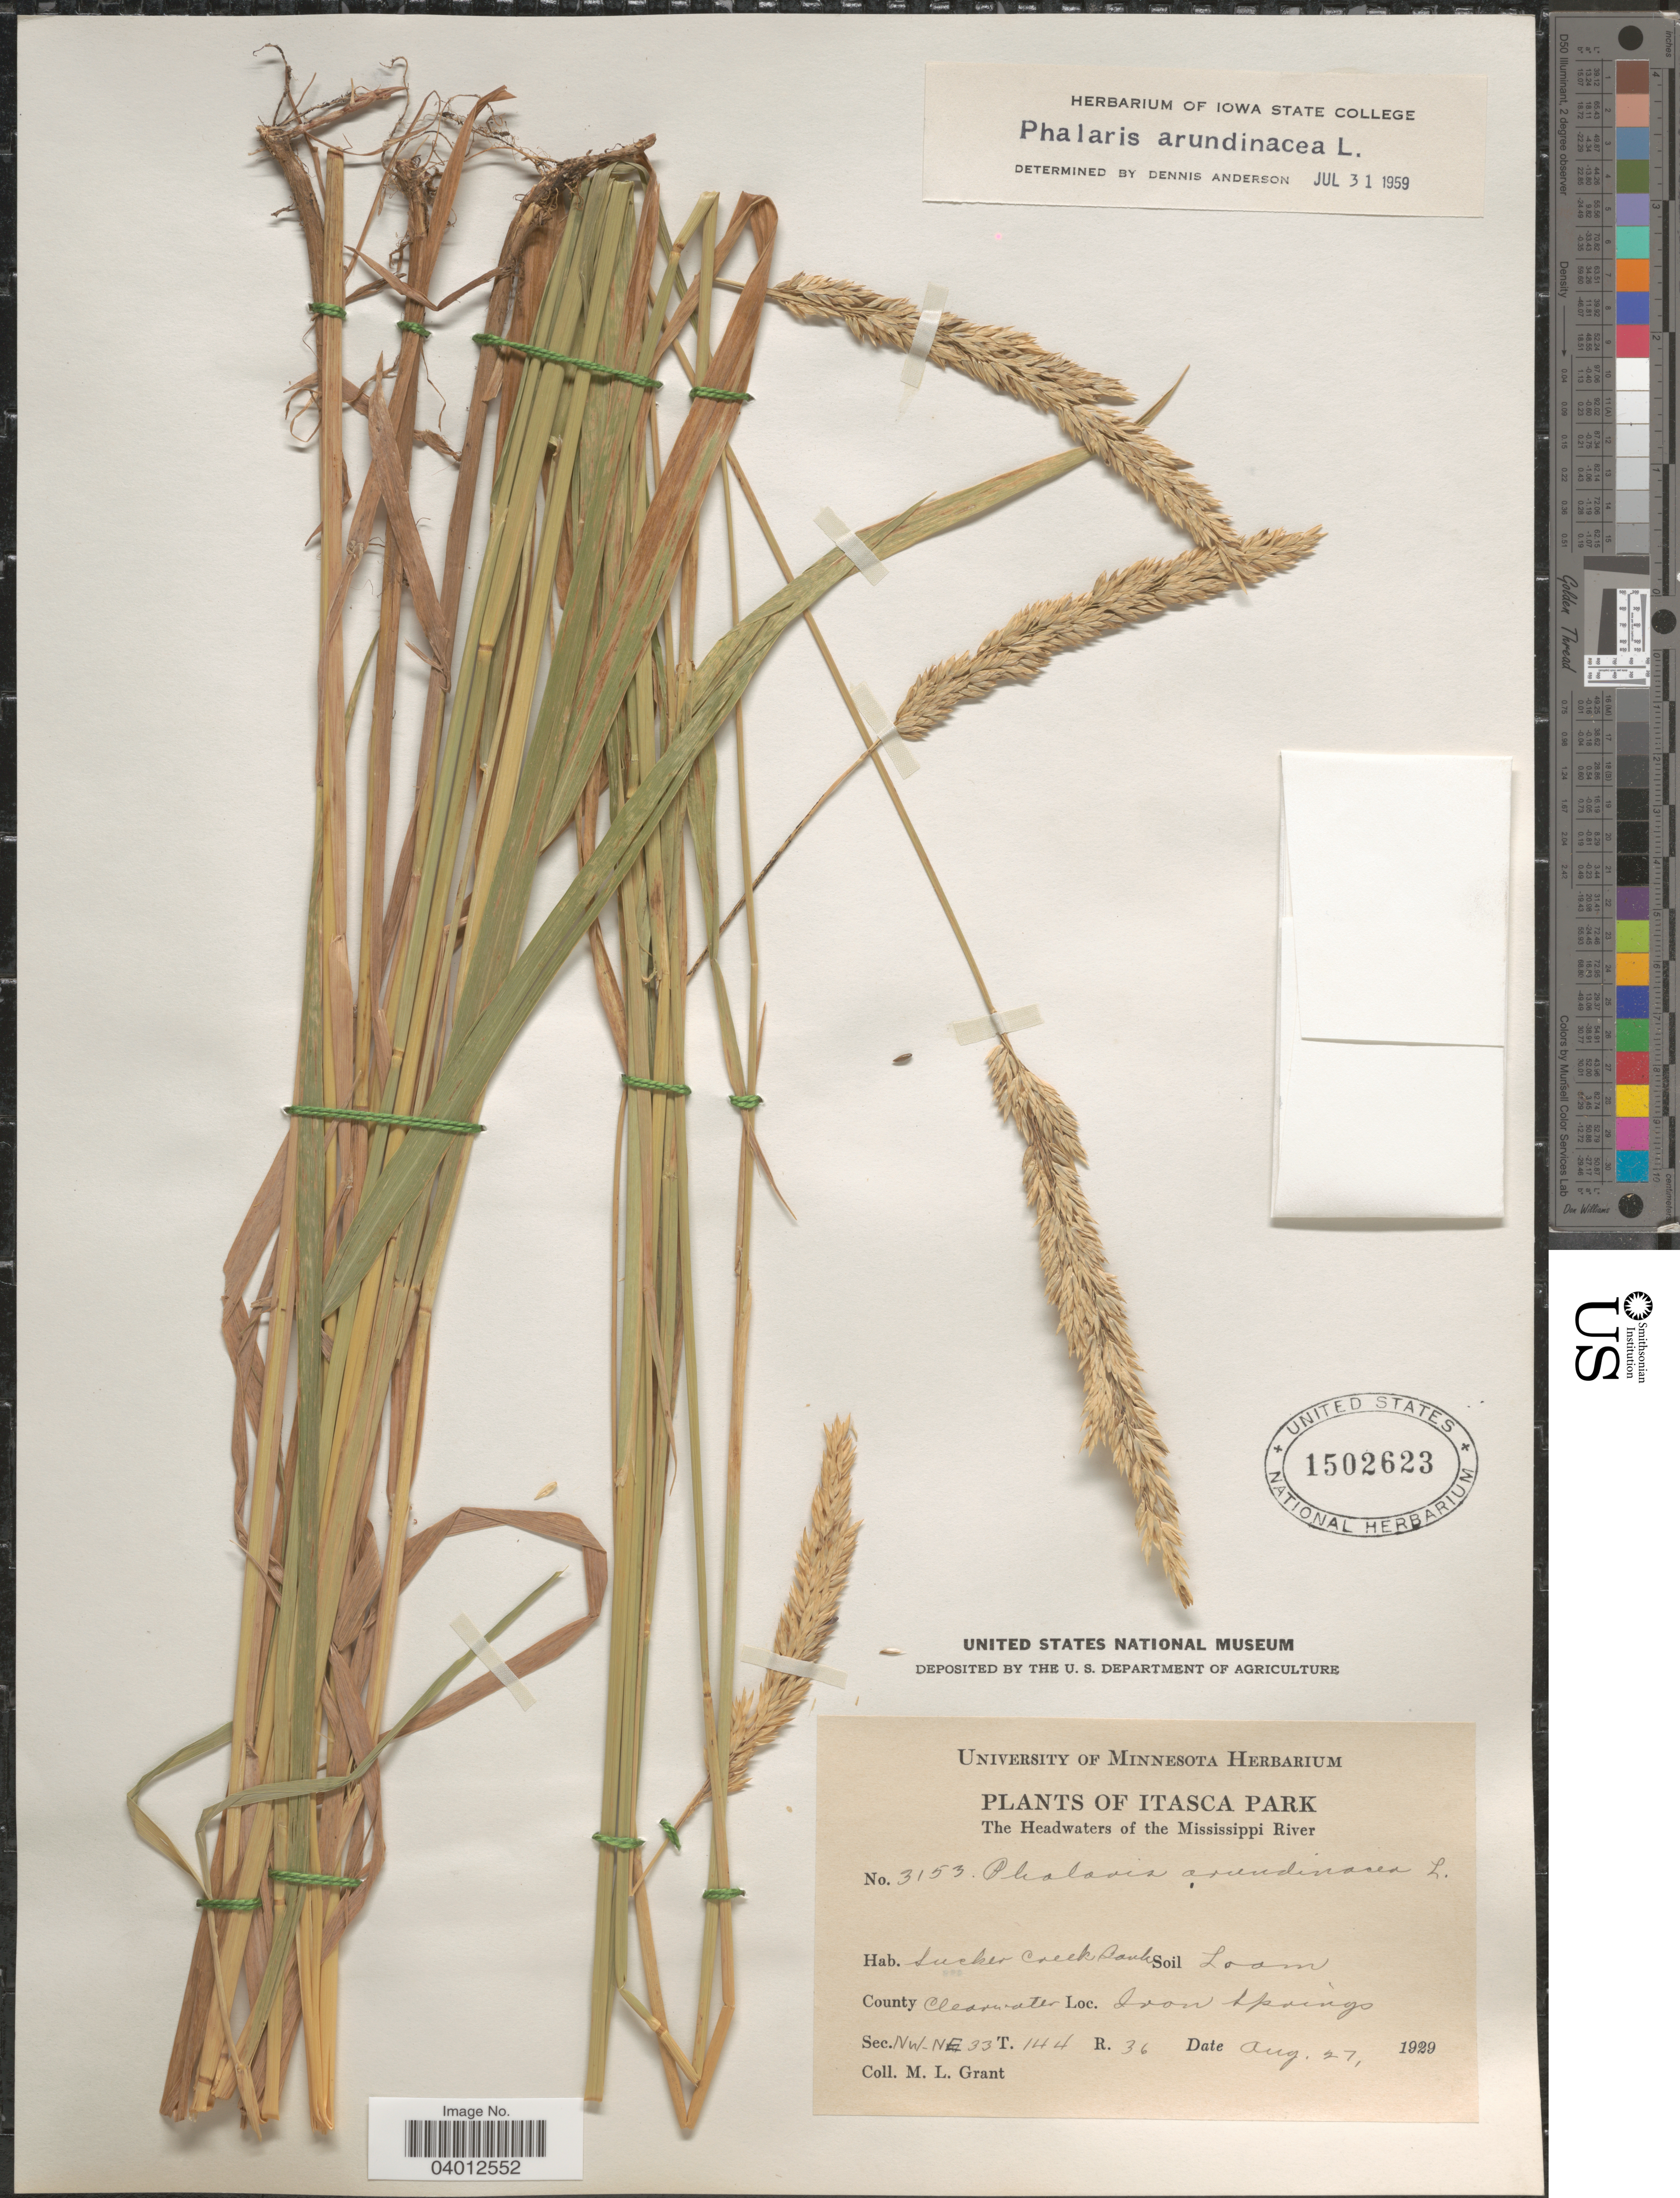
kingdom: Plantae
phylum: Tracheophyta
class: Liliopsida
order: Poales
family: Poaceae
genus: Phalaris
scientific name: Phalaris arundinacea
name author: L.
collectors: M. L. Grant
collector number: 3153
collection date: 1929-08-27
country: United States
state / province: Minnesota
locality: Itasca Park. The Headwaters of the Mississippi River. Sucker Creek Bank. County Clearwater. Iron Springs. Sec. NW-NE 33 T. 144 R. 36.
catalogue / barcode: US 1502623